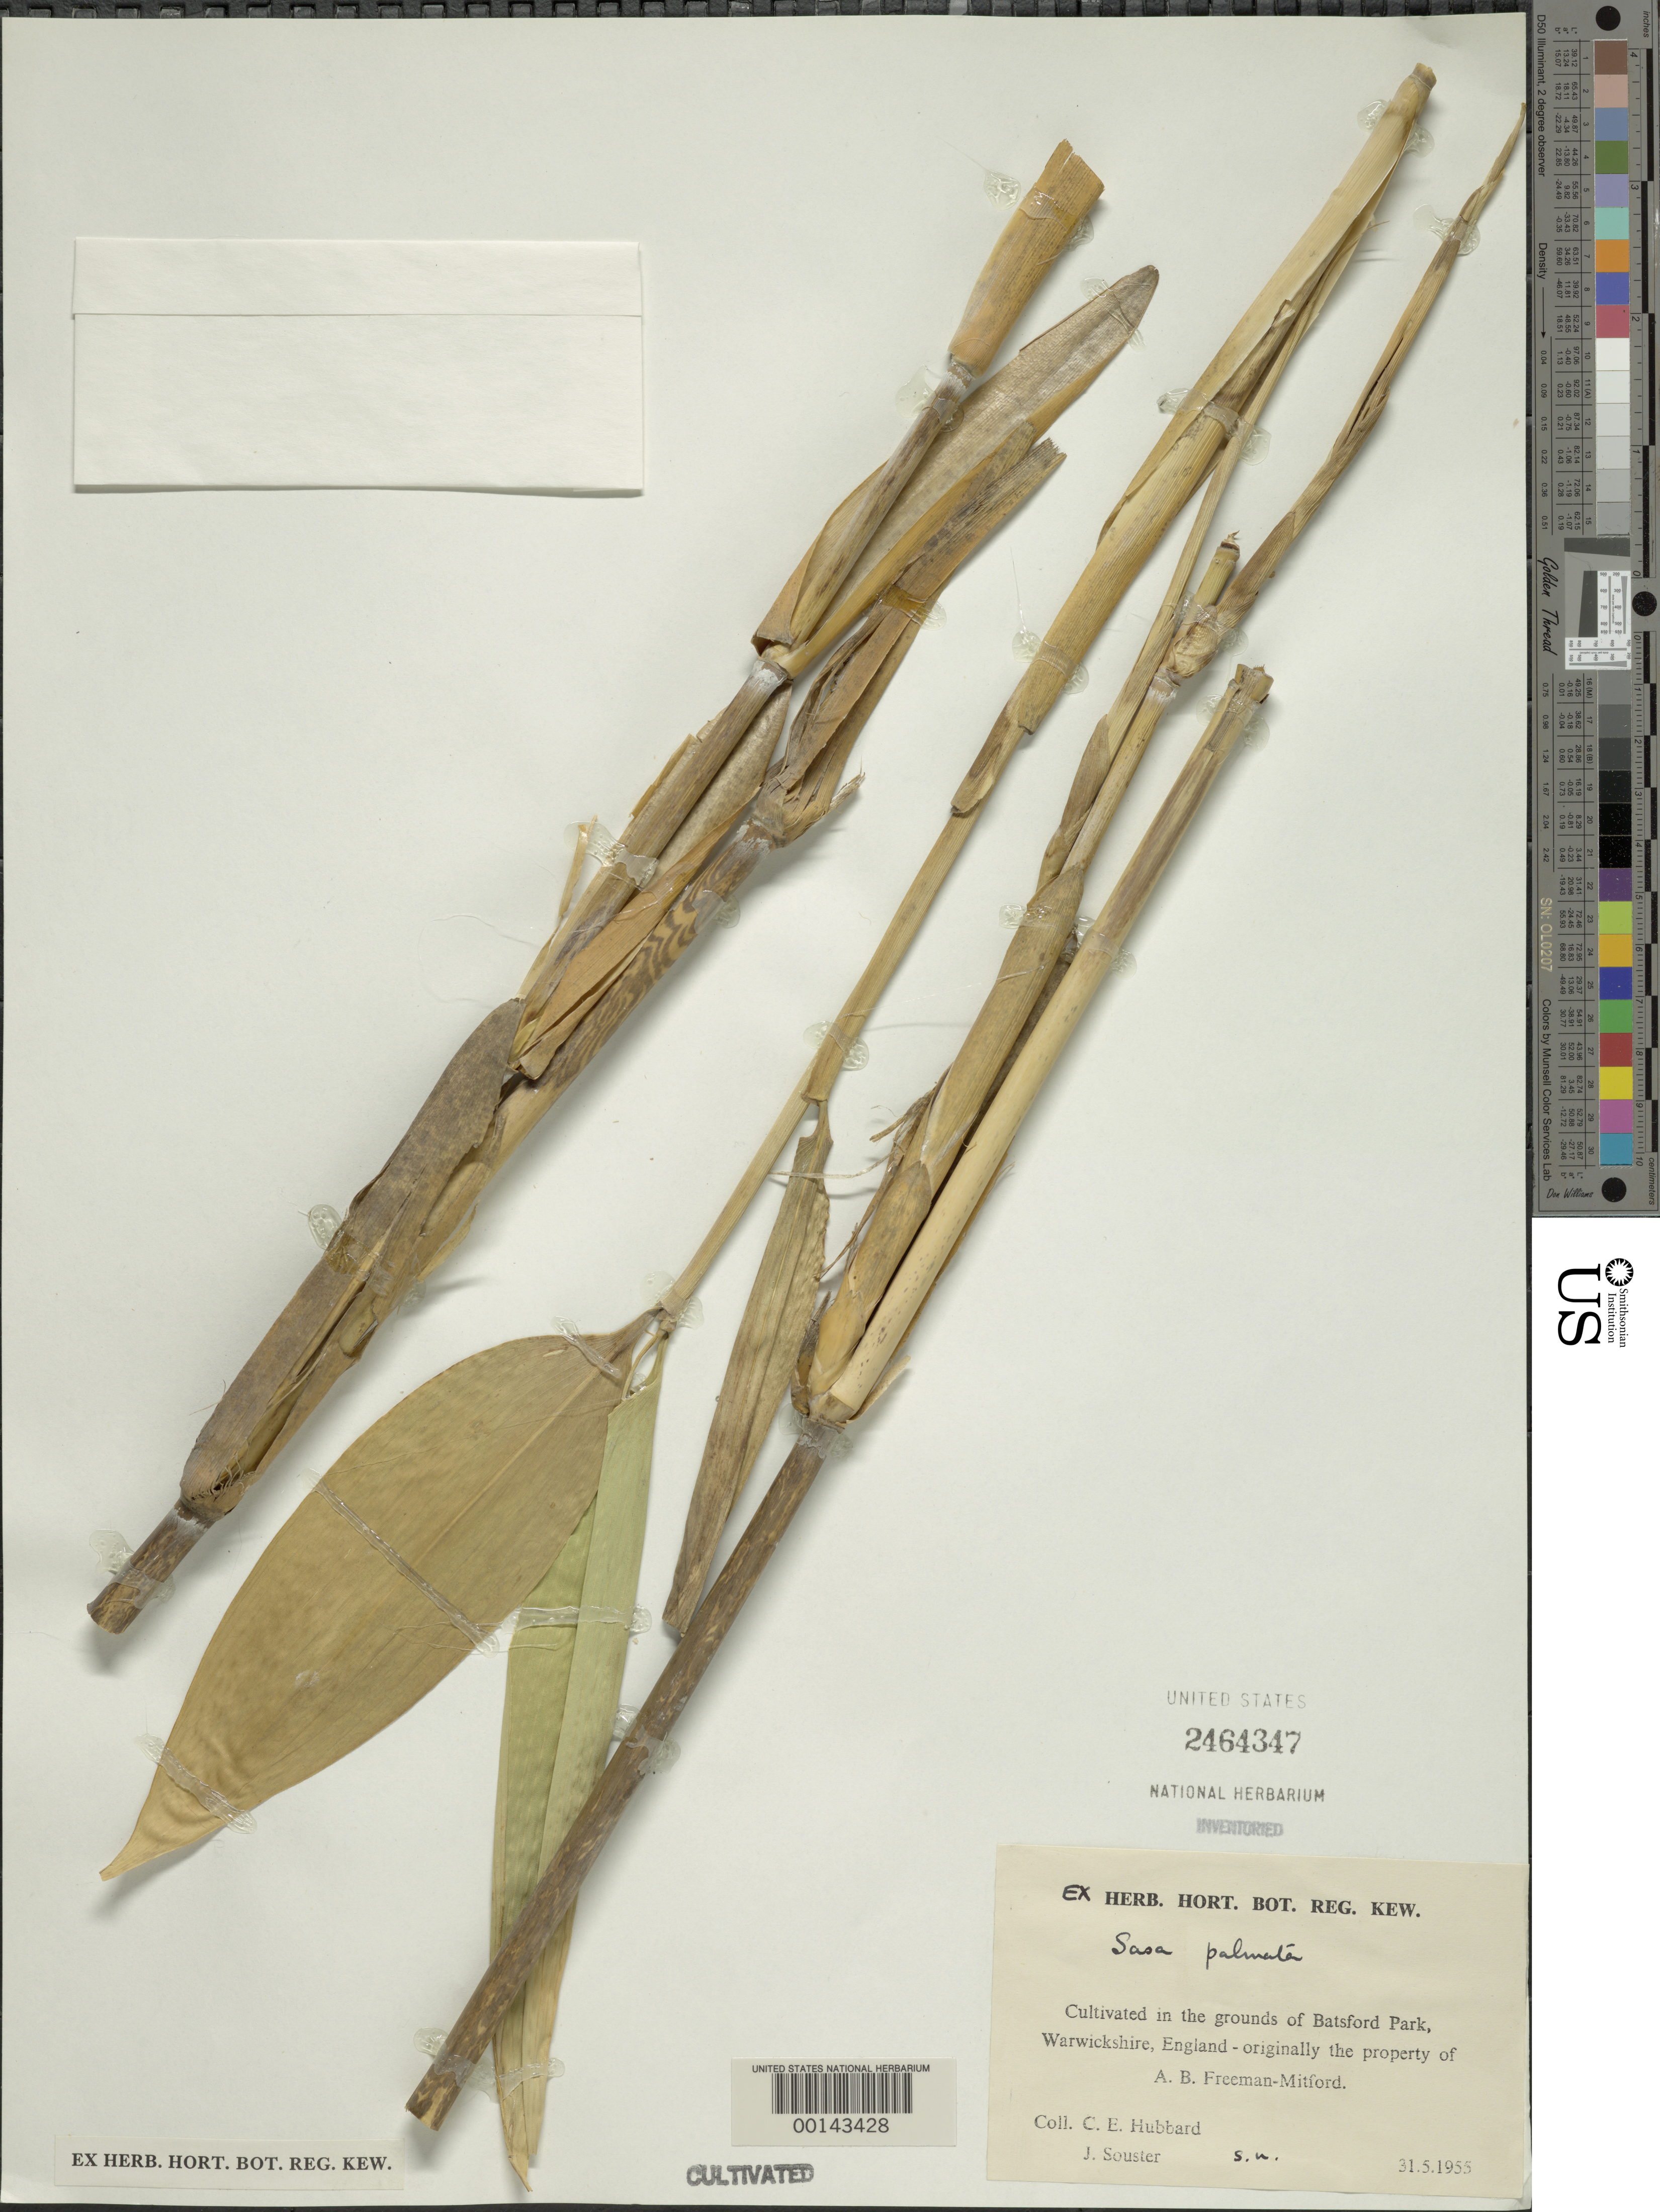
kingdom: Plantae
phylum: Tracheophyta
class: Liliopsida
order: Poales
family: Poaceae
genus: Sasa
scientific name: Sasa palmata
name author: (hort. ex Burb.) E.G. Camus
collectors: C. E. Hubbard & J. Souster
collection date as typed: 31 May 1955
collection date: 1955-05-31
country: United Kingdom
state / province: England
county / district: Warwickshire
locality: Warwickshire, batsford park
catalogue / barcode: US 2464347